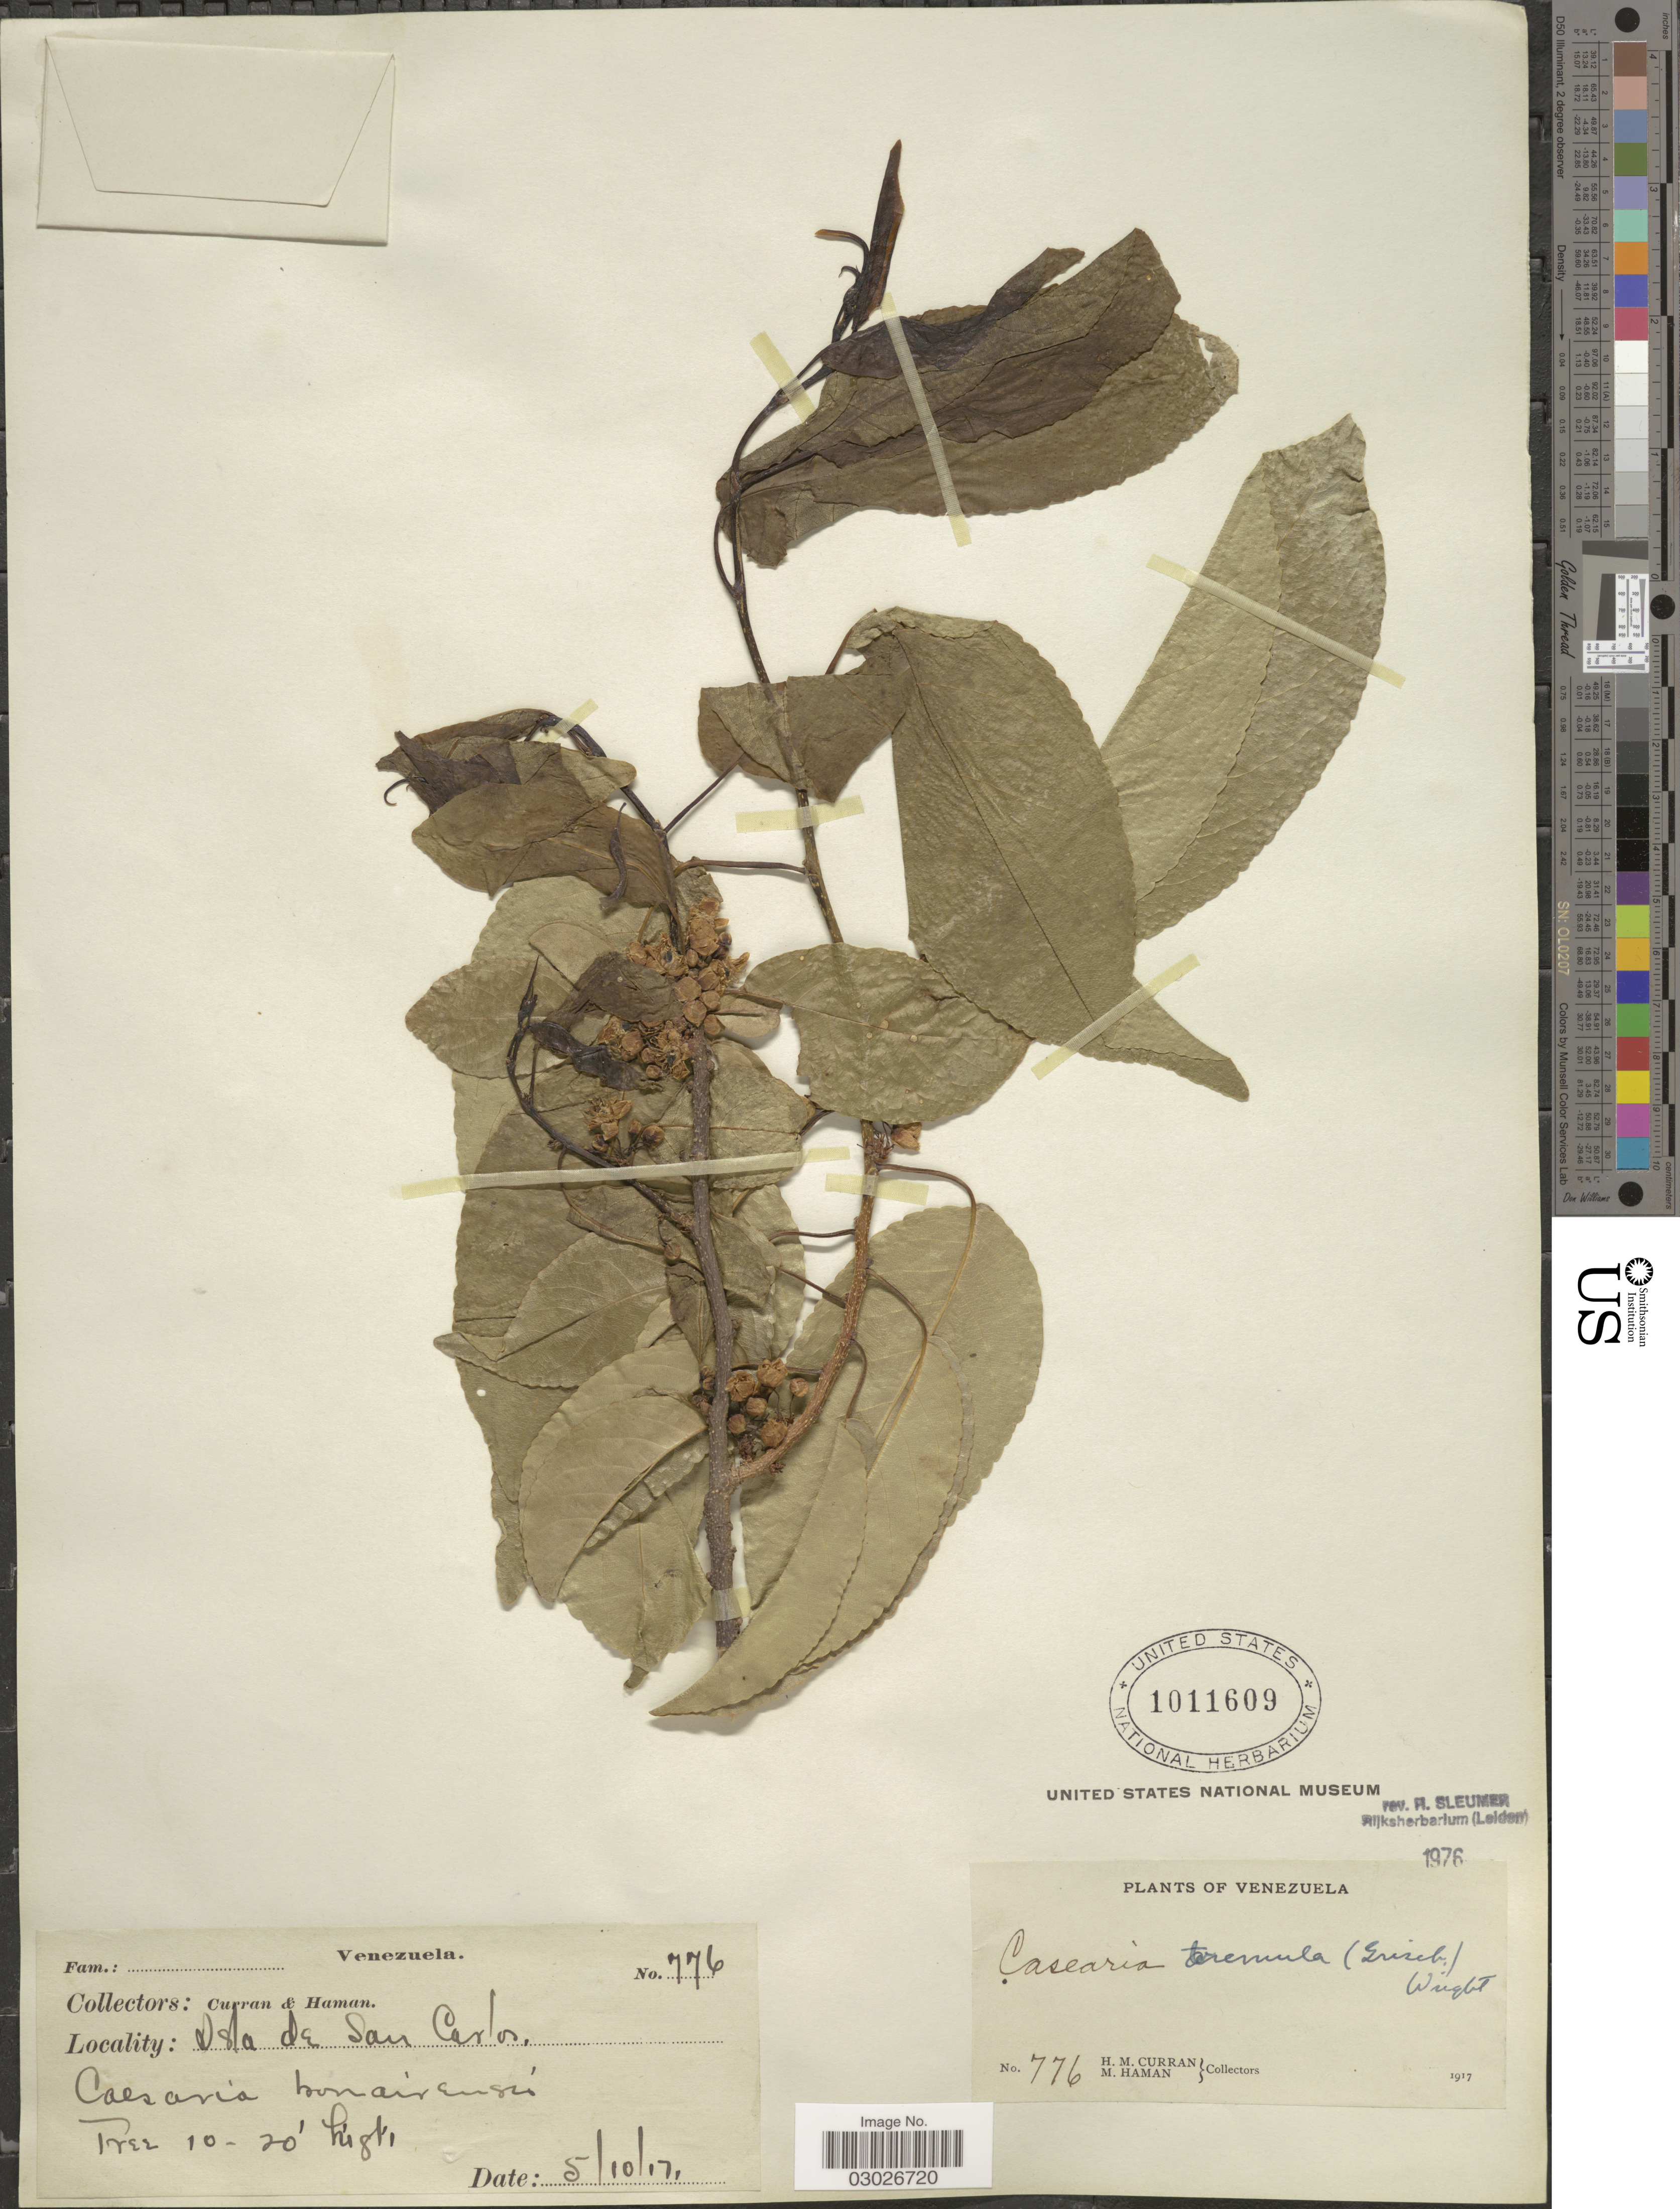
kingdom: Plantae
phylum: Tracheophyta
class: Magnoliopsida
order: Malpighiales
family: Salicaceae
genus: Casearia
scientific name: Casearia tremula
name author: (Griseb.) Griseb. ex C. Wright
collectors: H. M. Curran & M. Haman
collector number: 776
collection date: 1917-10-05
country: Venezuela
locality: Isla de San Carlos.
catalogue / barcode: US 1011609